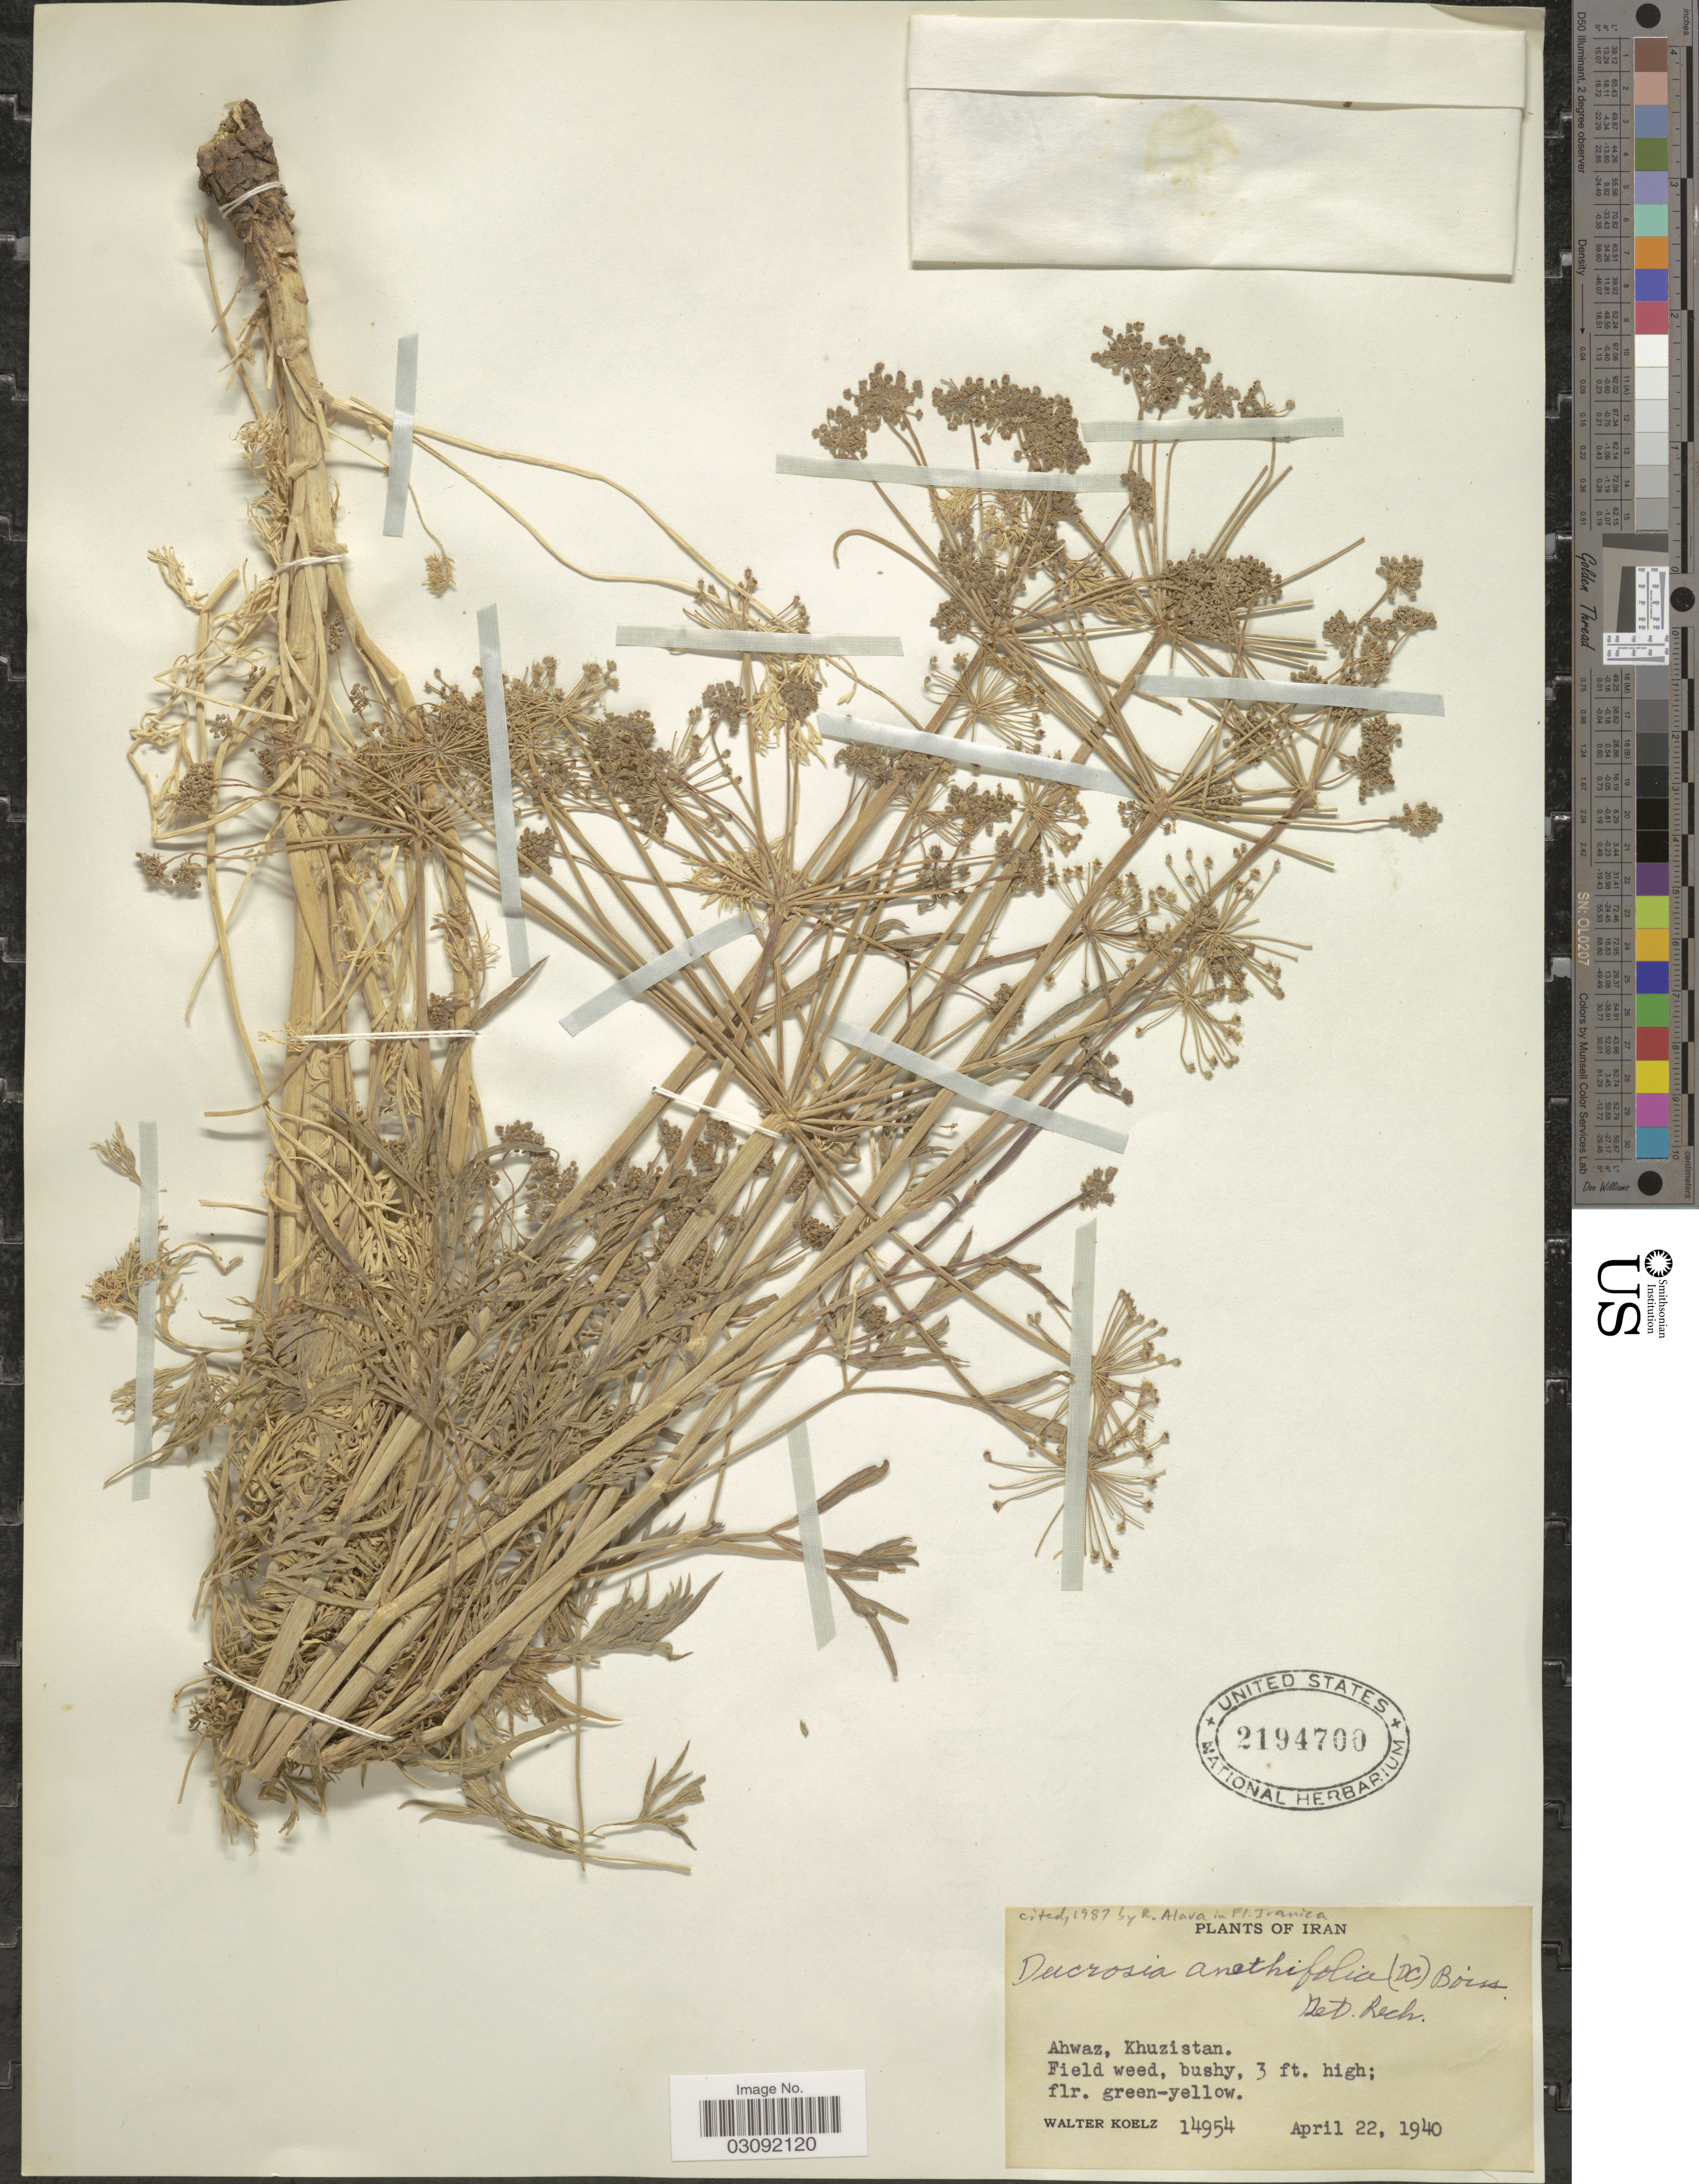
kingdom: Plantae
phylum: Tracheophyta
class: Magnoliopsida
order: Apiales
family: Apiaceae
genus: Ducrosia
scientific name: Ducrosia anethifolia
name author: (DC.) Boiss.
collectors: W. N. Koelz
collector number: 14954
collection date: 1940-04-22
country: Iran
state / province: Khuzestan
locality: Ahwaz, Khuzistan.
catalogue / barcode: US 2194700